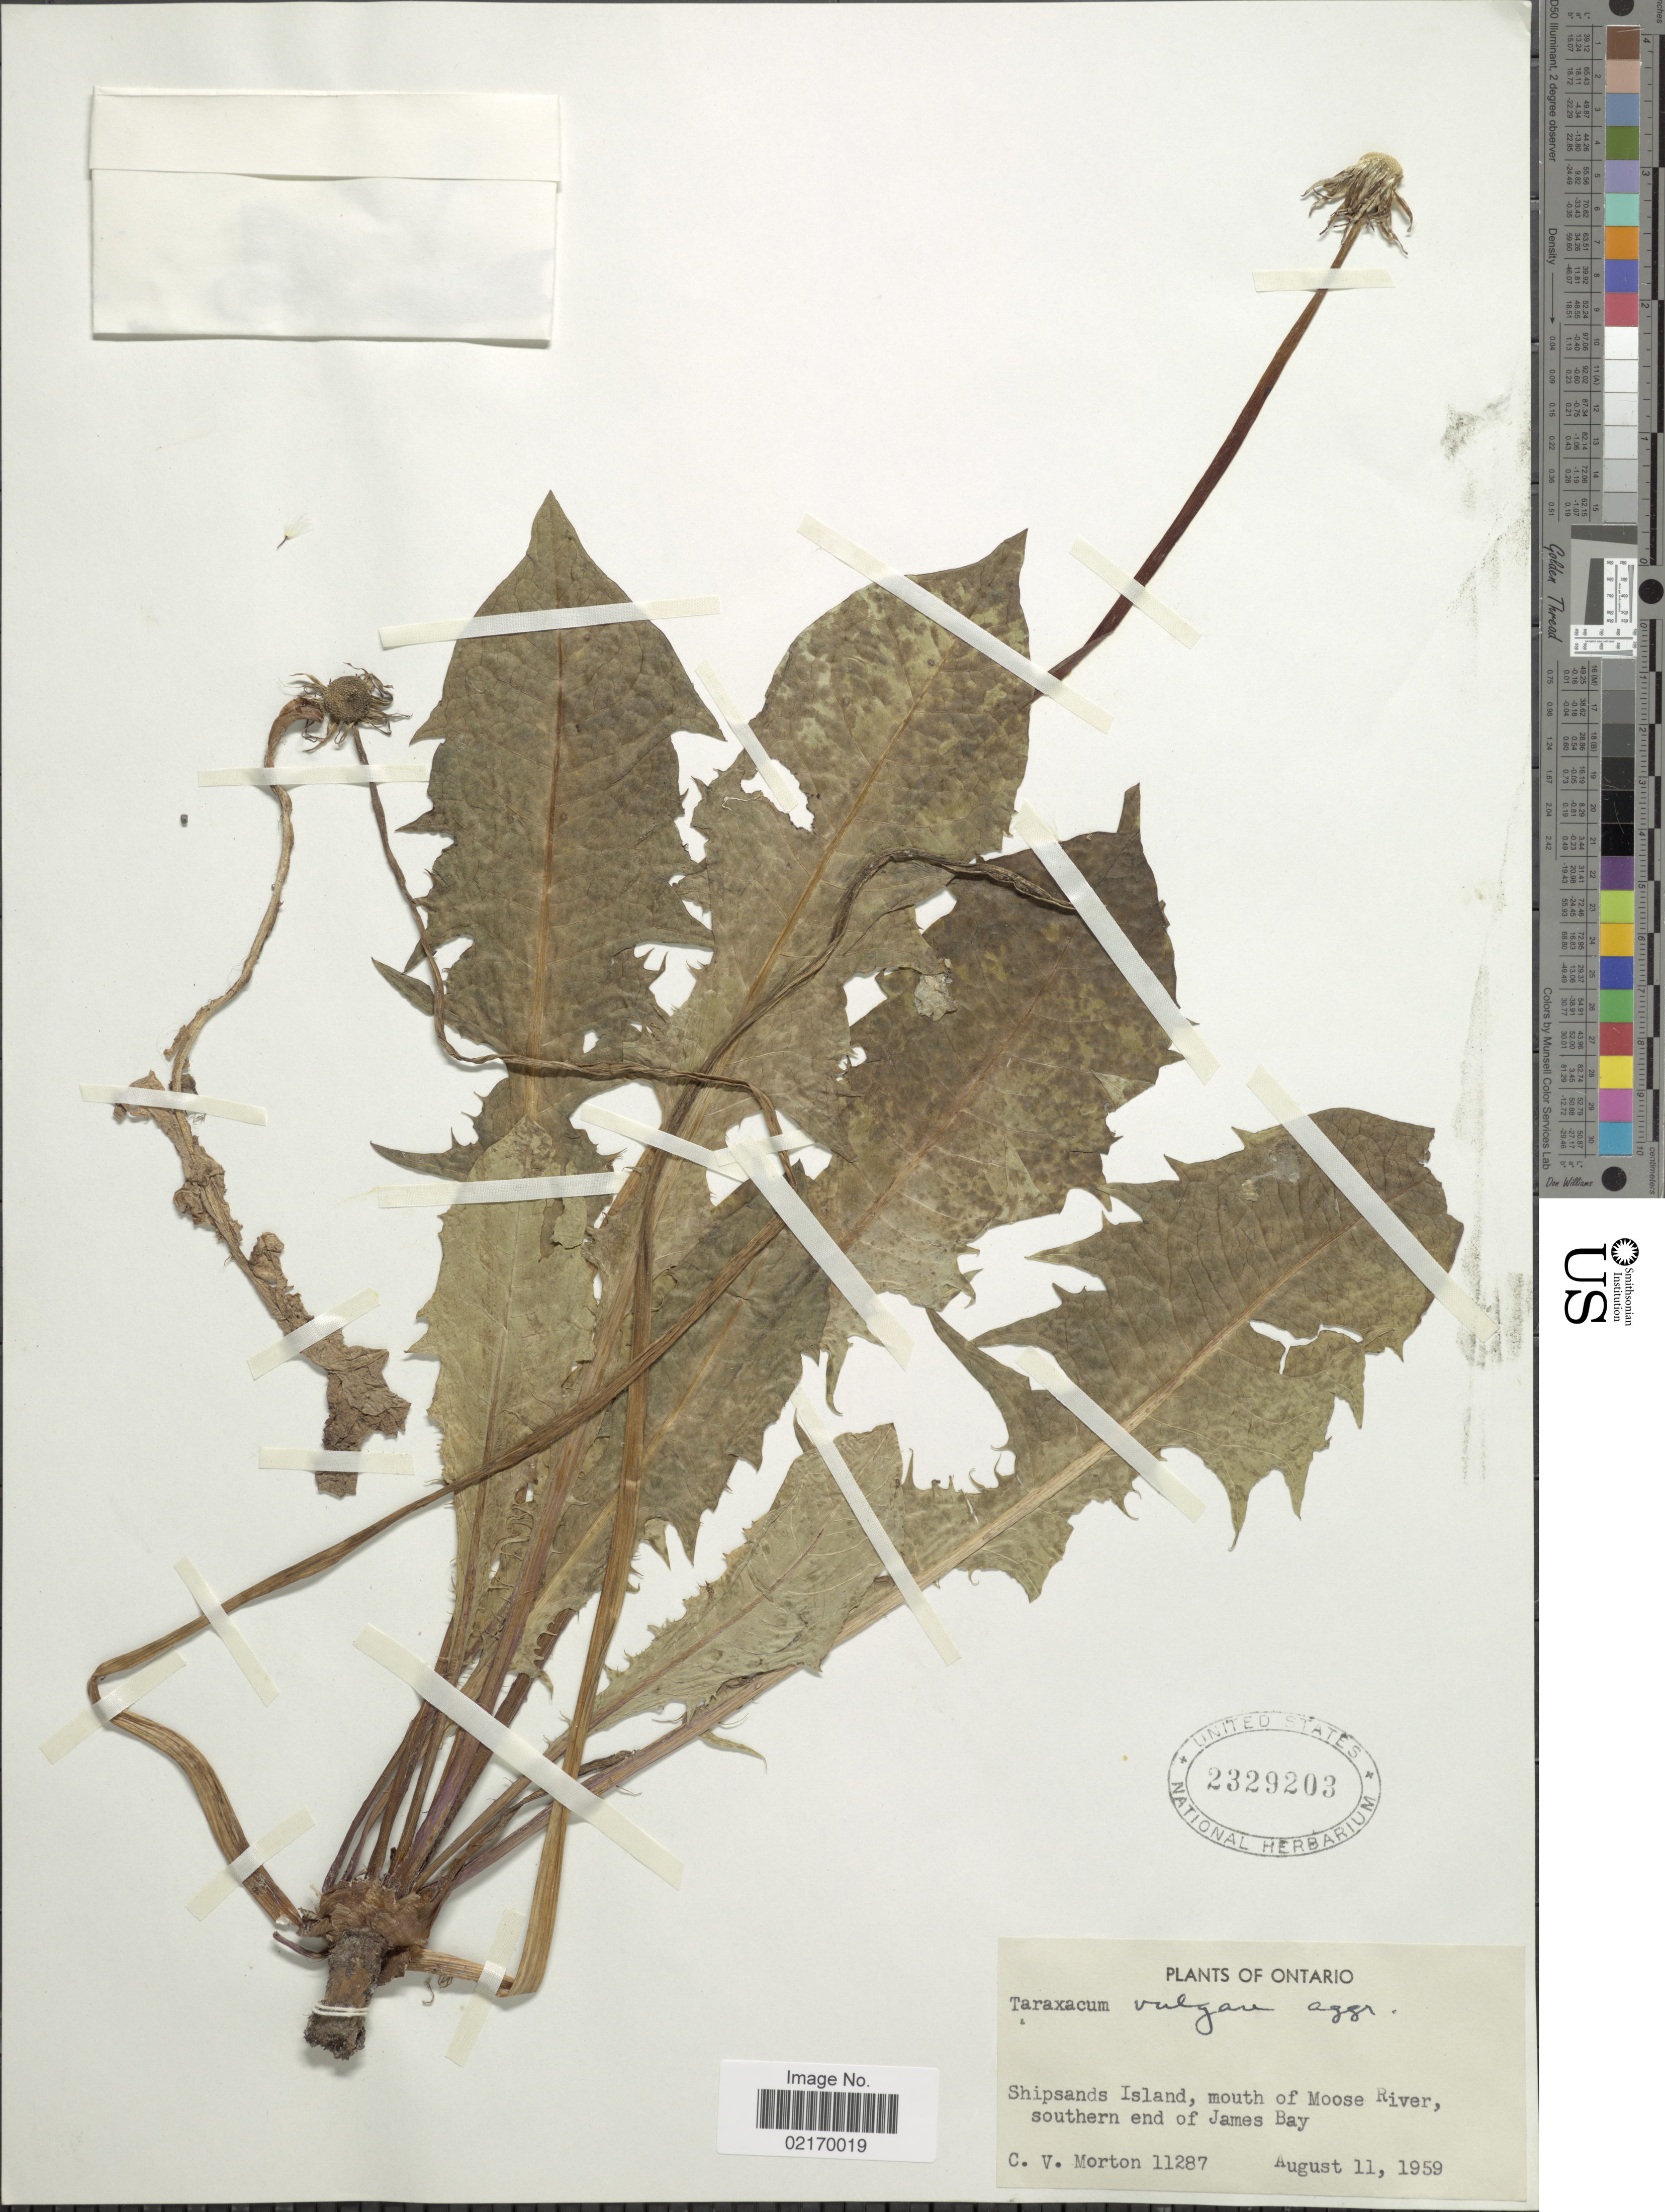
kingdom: Plantae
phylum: Tracheophyta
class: Magnoliopsida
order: Asterales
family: Asteraceae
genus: Taraxacum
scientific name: Taraxacum officinale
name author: G.H. Weber ex F.H. Wigg.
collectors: C. V. Morton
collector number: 11287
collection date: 1959-08-11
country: Canada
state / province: Ontario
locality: Shipsands Island, mouth of Moose River, southern end of James Bay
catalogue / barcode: US 2329203